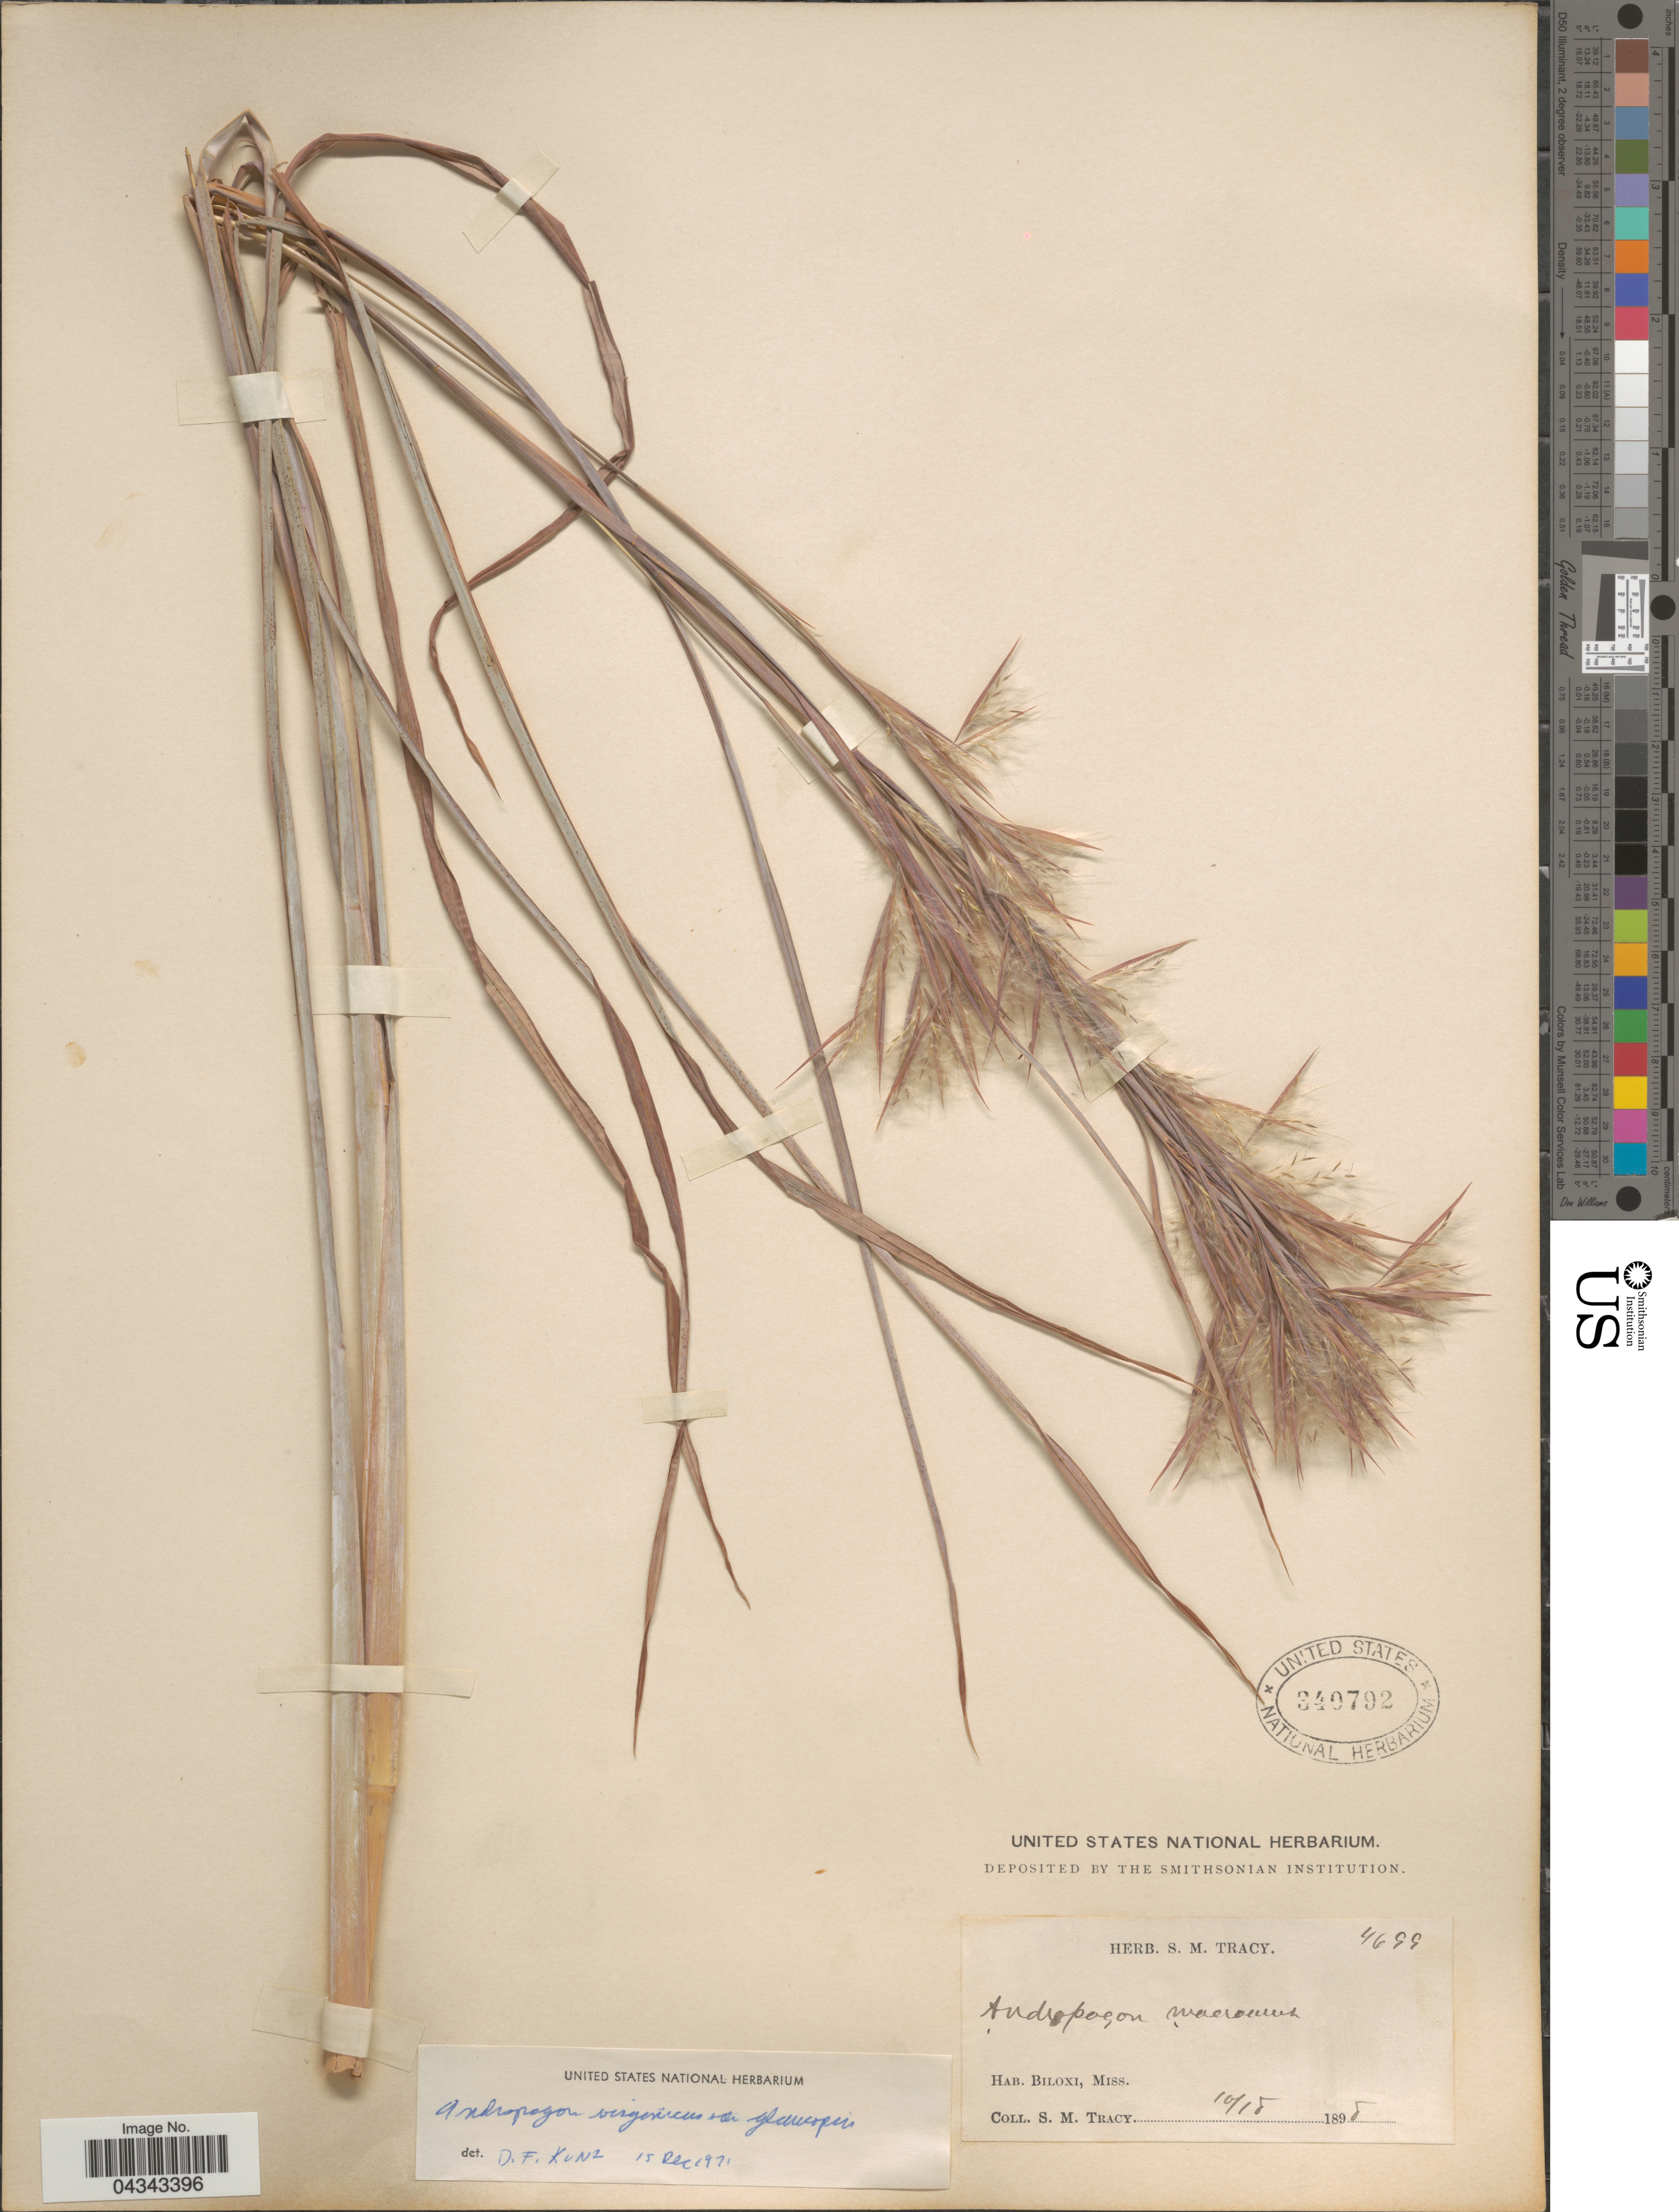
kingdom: Plantae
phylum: Tracheophyta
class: Liliopsida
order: Poales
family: Poaceae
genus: Andropogon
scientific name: Andropogon glomeratus var. glaucopsis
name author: C. Mohr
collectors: S. M. Tracy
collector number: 4699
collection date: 1898-10-18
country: United States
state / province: Mississippi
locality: Biloxi.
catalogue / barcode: US 340792